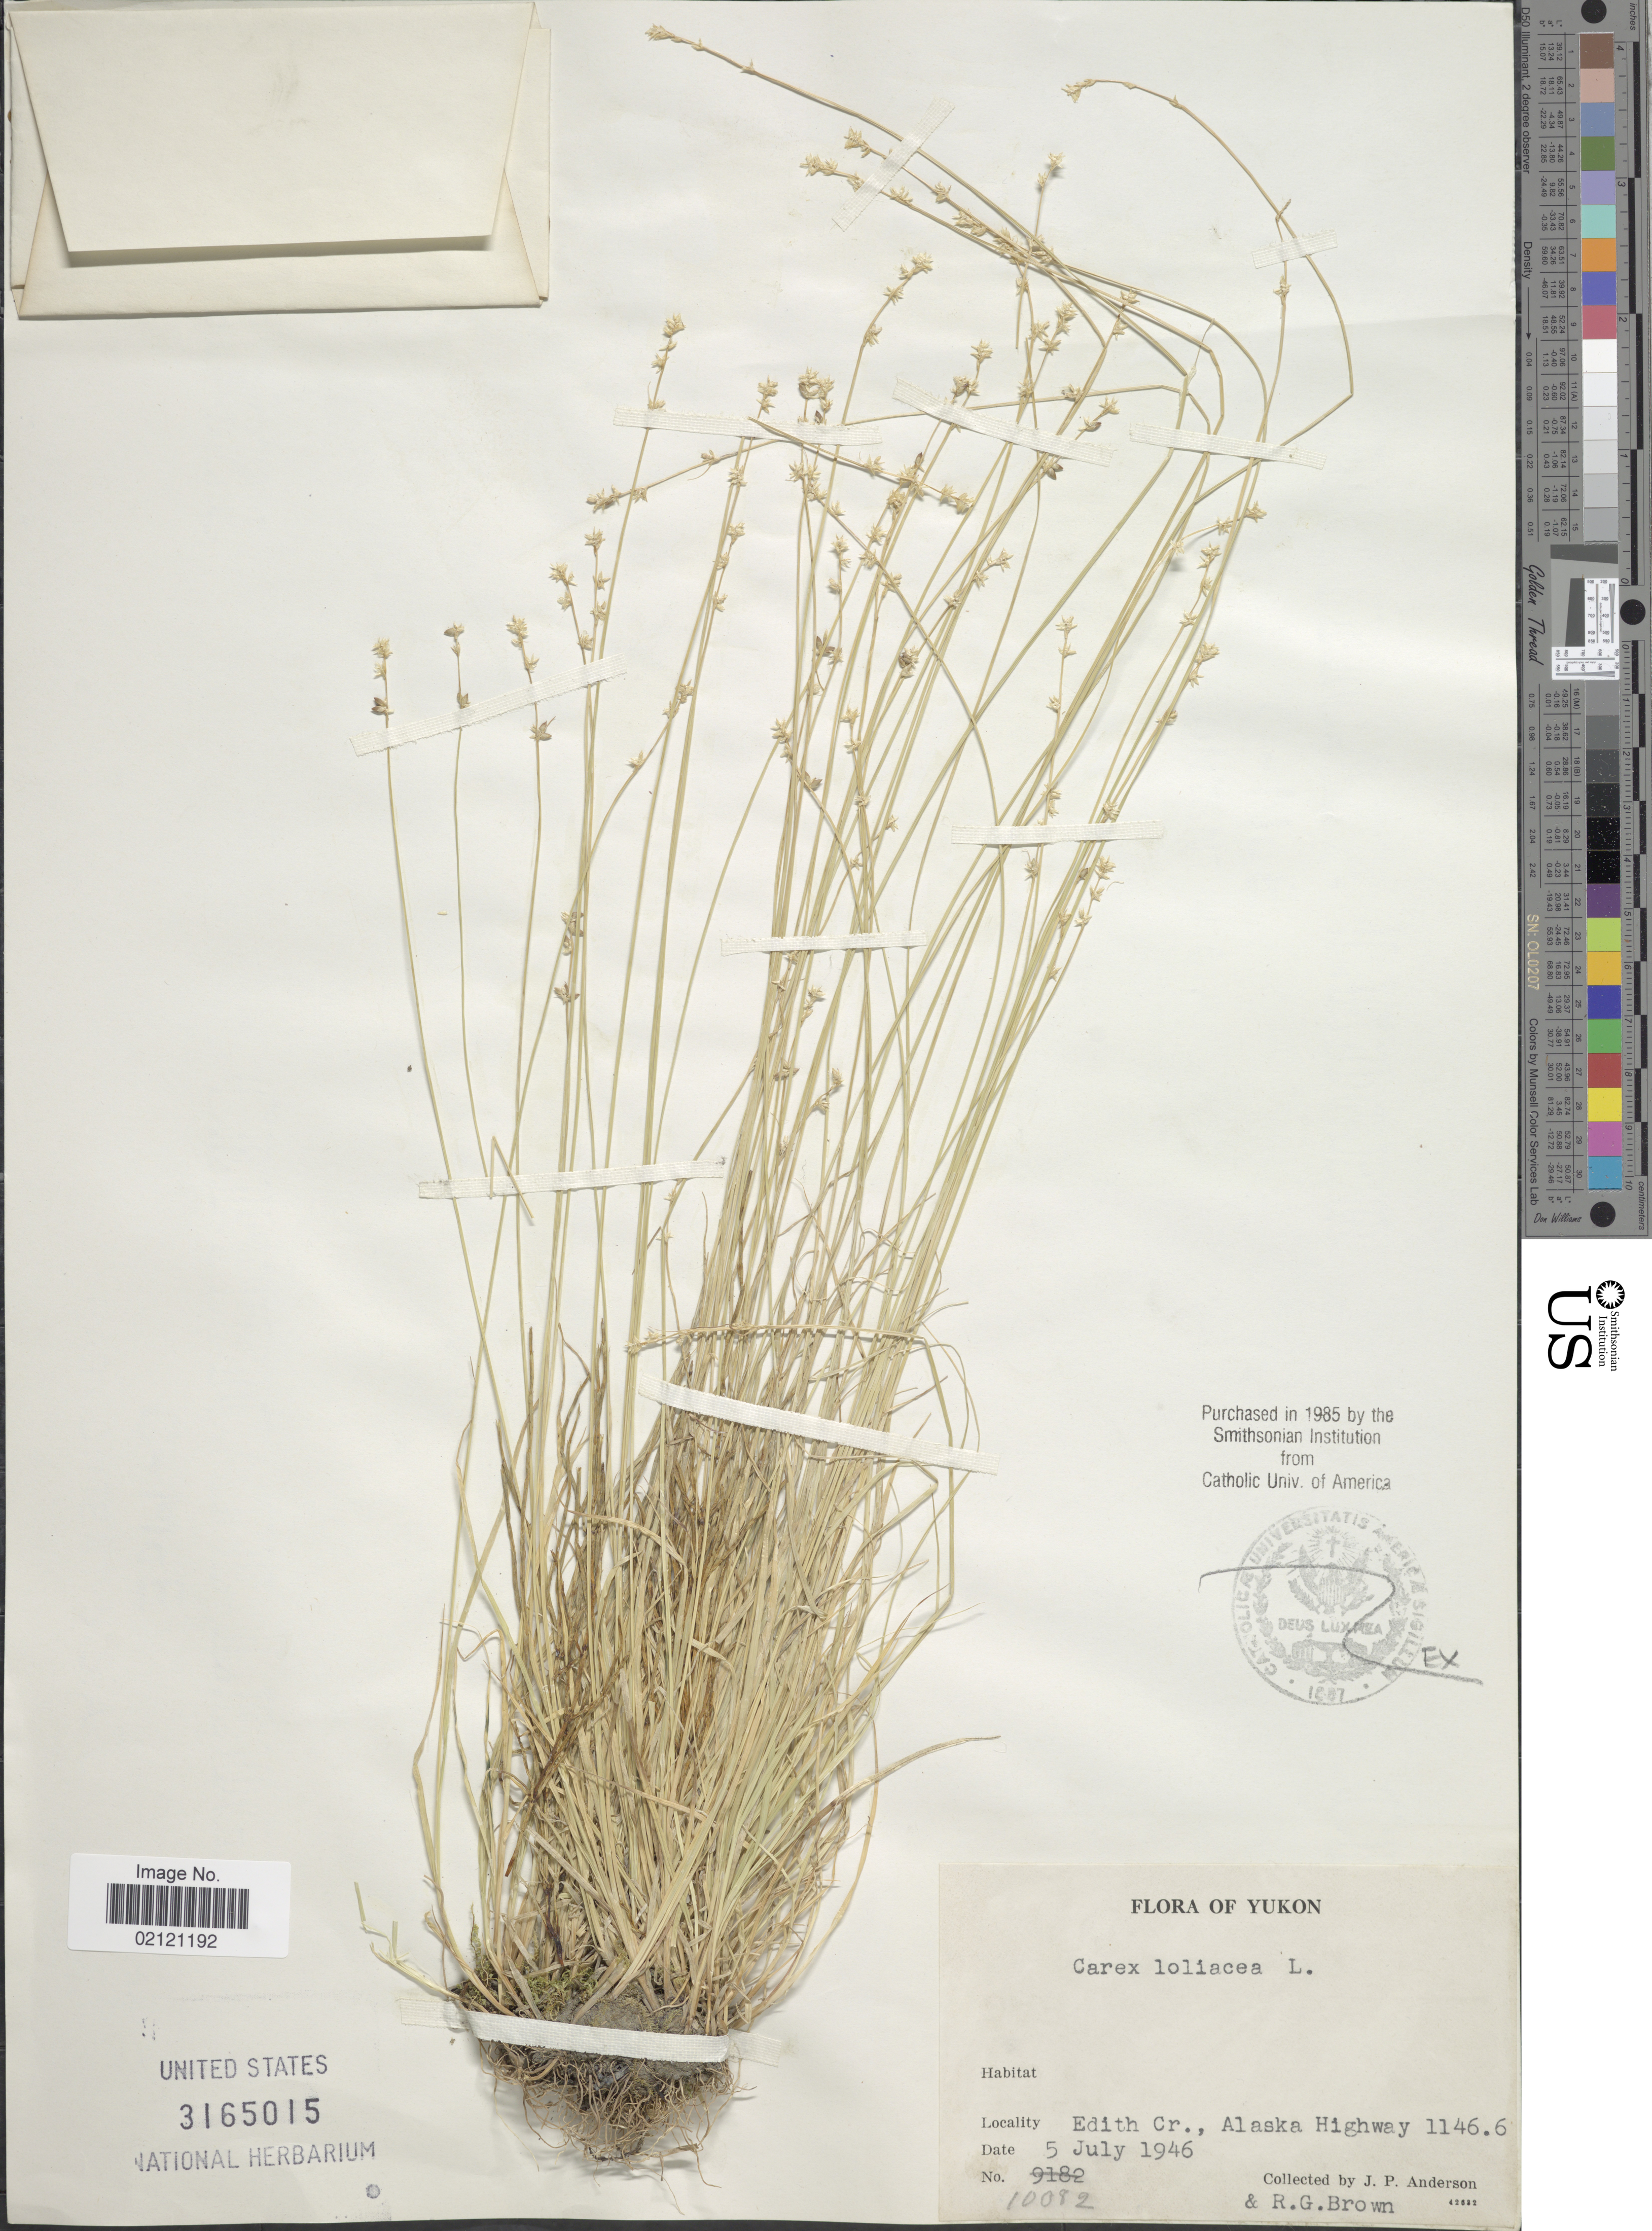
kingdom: Plantae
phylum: Tracheophyta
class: Liliopsida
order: Poales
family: Cyperaceae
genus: Carex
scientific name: Carex loliacea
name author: L.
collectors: J. P. Anderson & R. G. Brown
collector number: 10082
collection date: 1946-07-05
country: Canada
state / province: Yukon Territory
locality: Yukon, Edith Cr., Alaska Highway 1146.6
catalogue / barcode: US 3165015